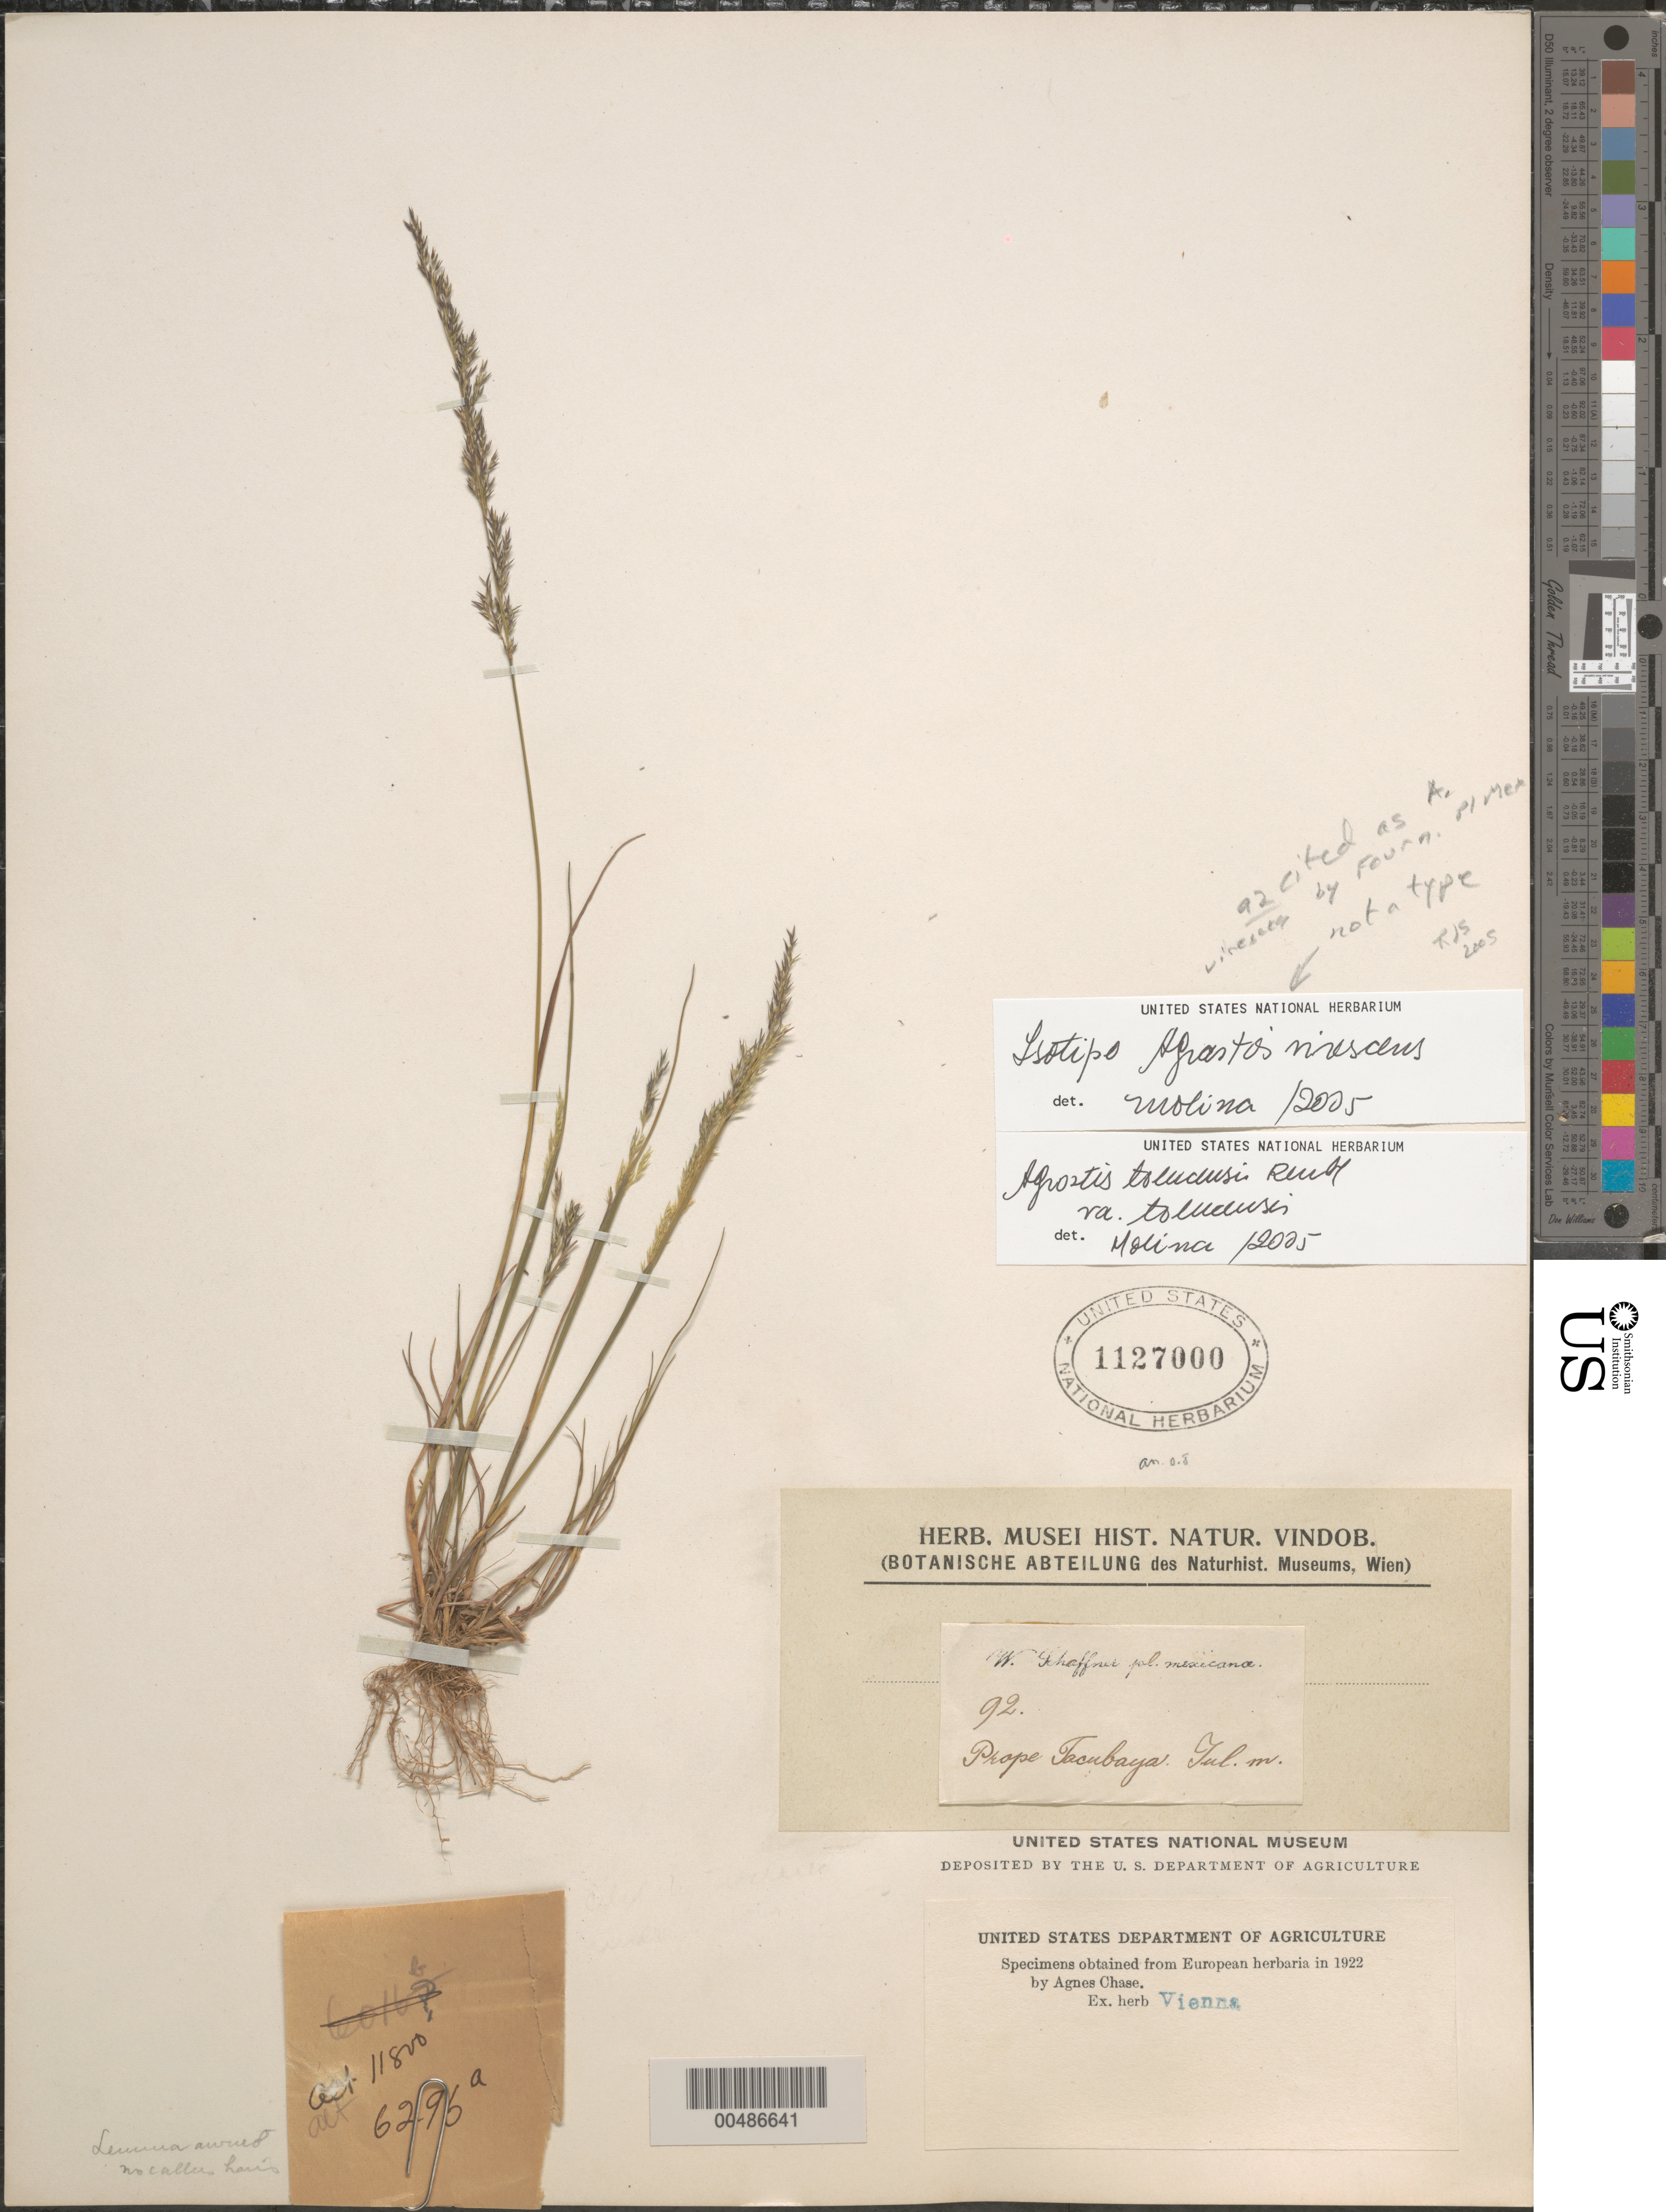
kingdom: Plantae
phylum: Tracheophyta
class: Liliopsida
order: Poales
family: Poaceae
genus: Agrostis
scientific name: Agrostis tolucensis Kunth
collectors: W. Schaffner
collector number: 92 (6296a)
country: Mexico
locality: Prope Tacubaya. Tul. m.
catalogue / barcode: US 1127000